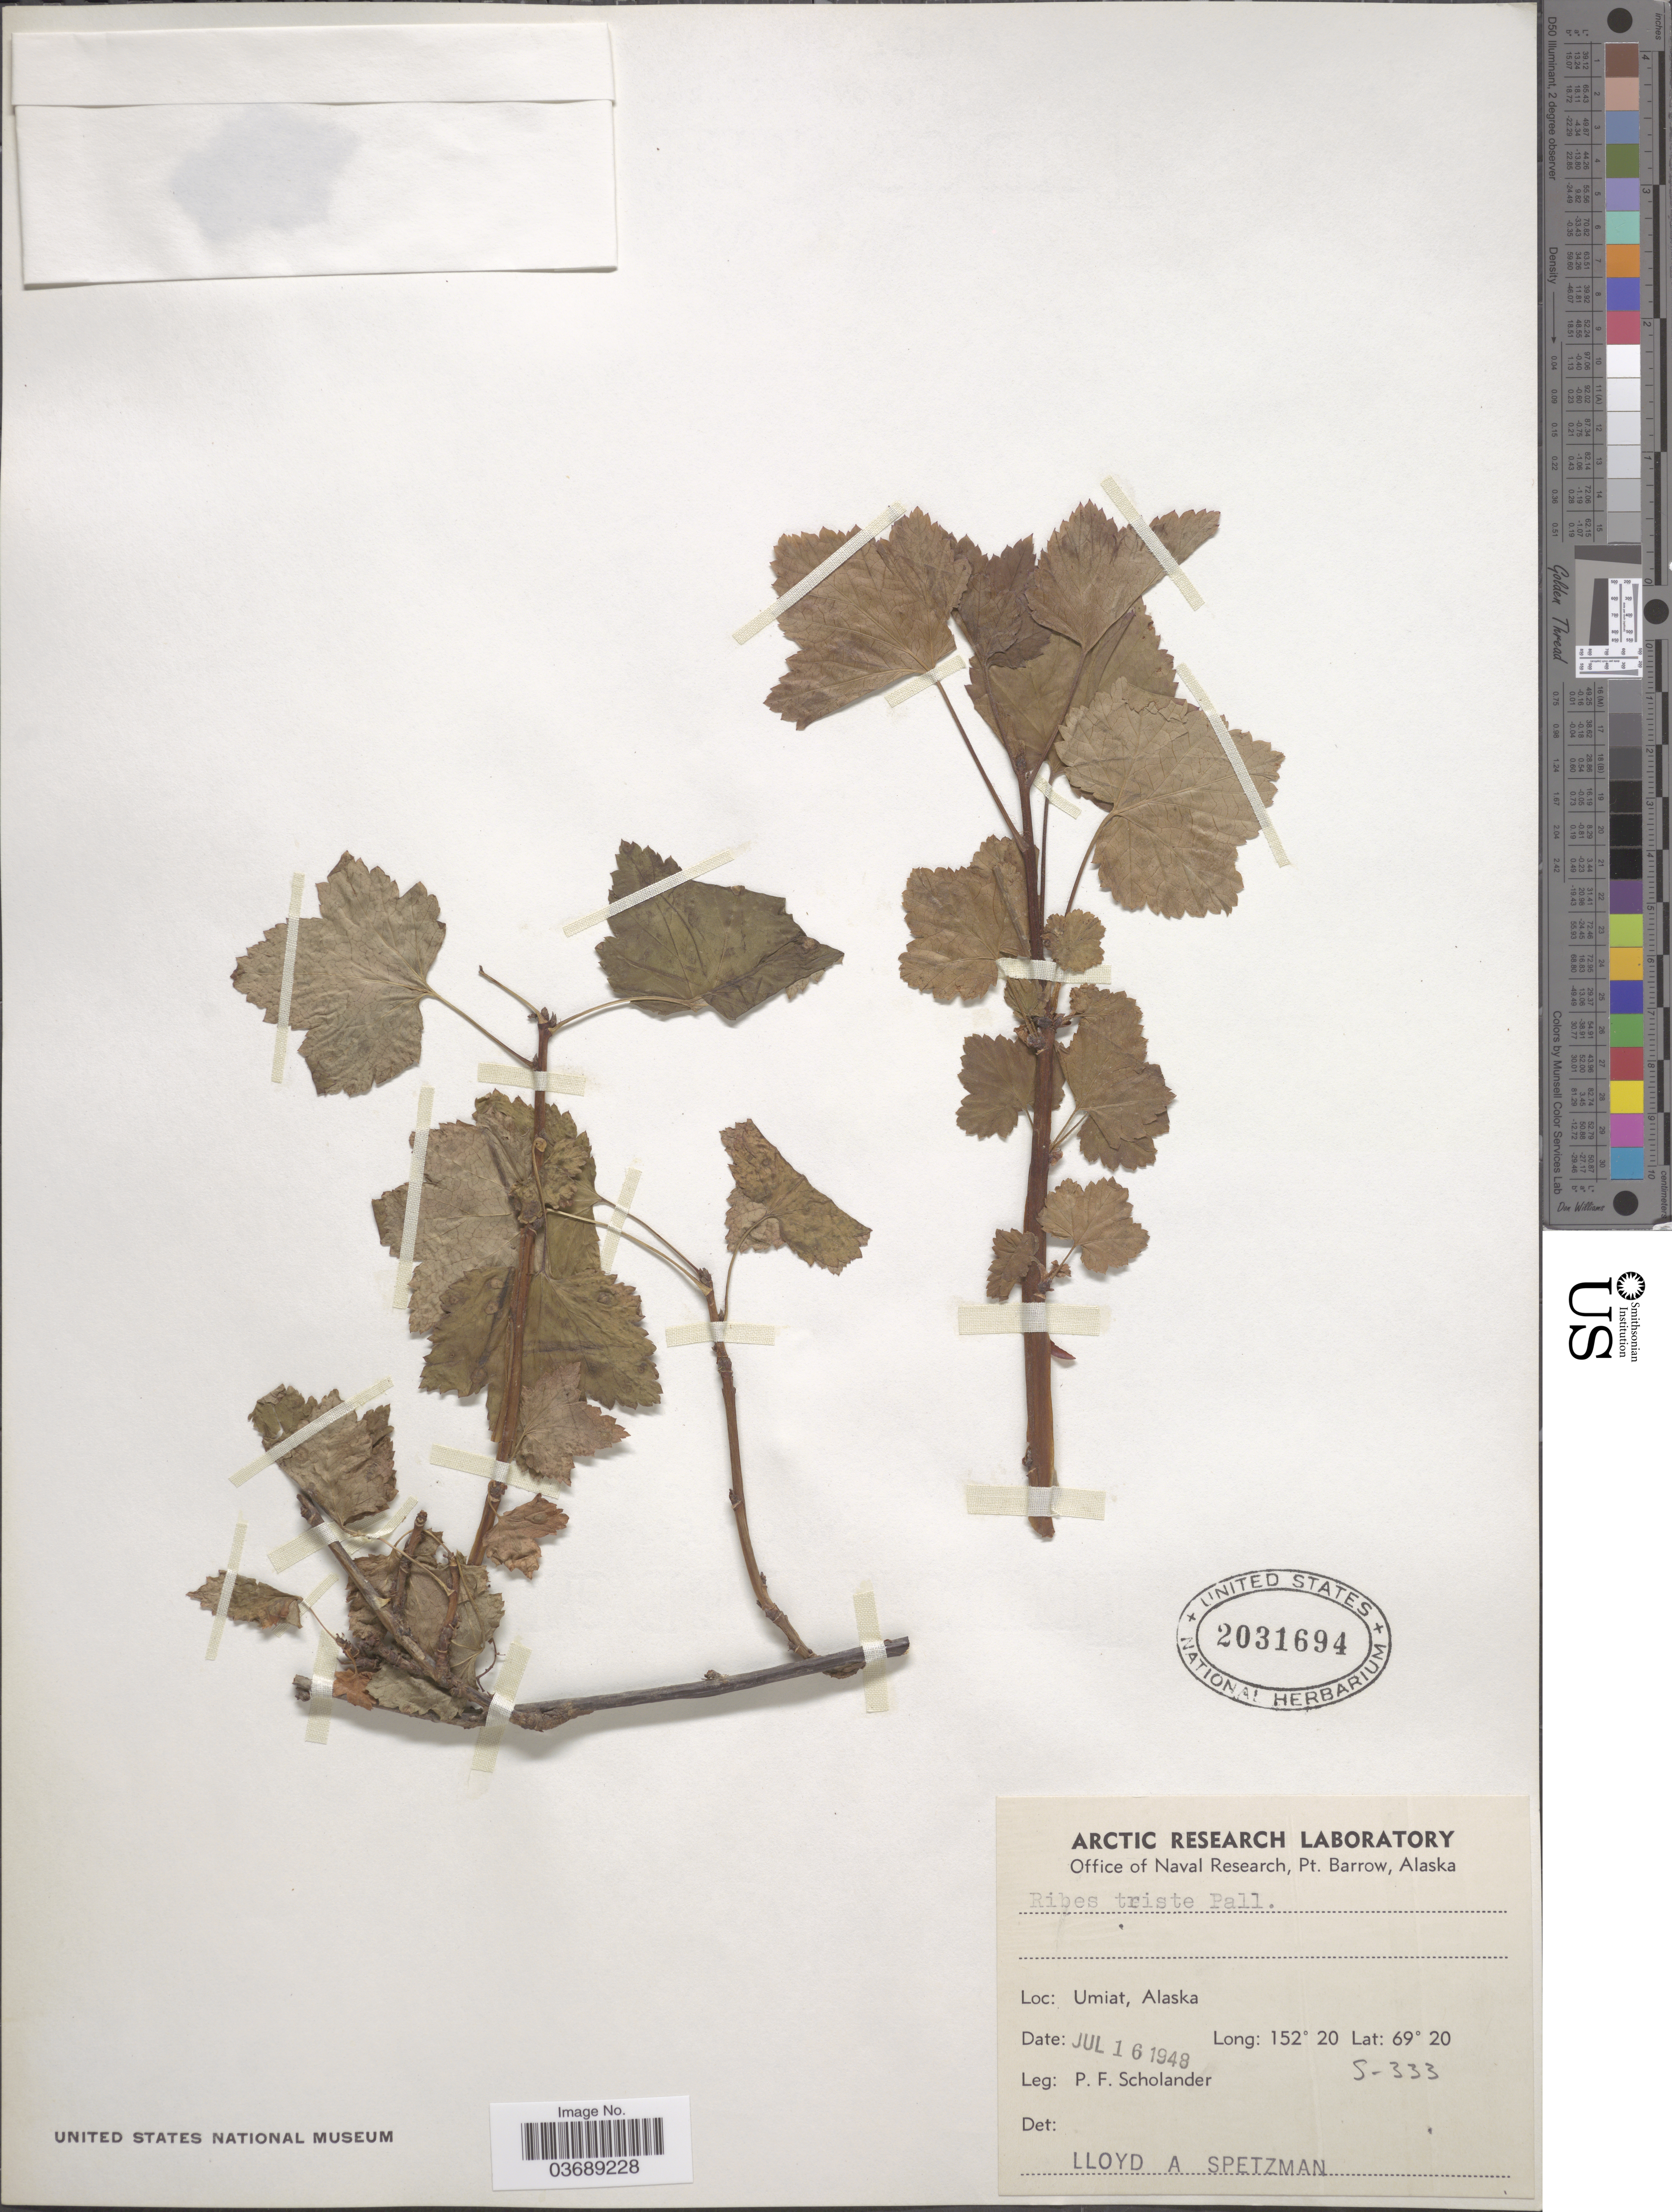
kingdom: Plantae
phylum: Tracheophyta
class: Magnoliopsida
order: Saxifragales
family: Grossulariaceae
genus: Ribes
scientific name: Ribes triste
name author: Pall.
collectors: P. Scholander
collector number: S-333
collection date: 1948-07-16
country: United States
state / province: Alaska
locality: Umiat.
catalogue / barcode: US 2031694